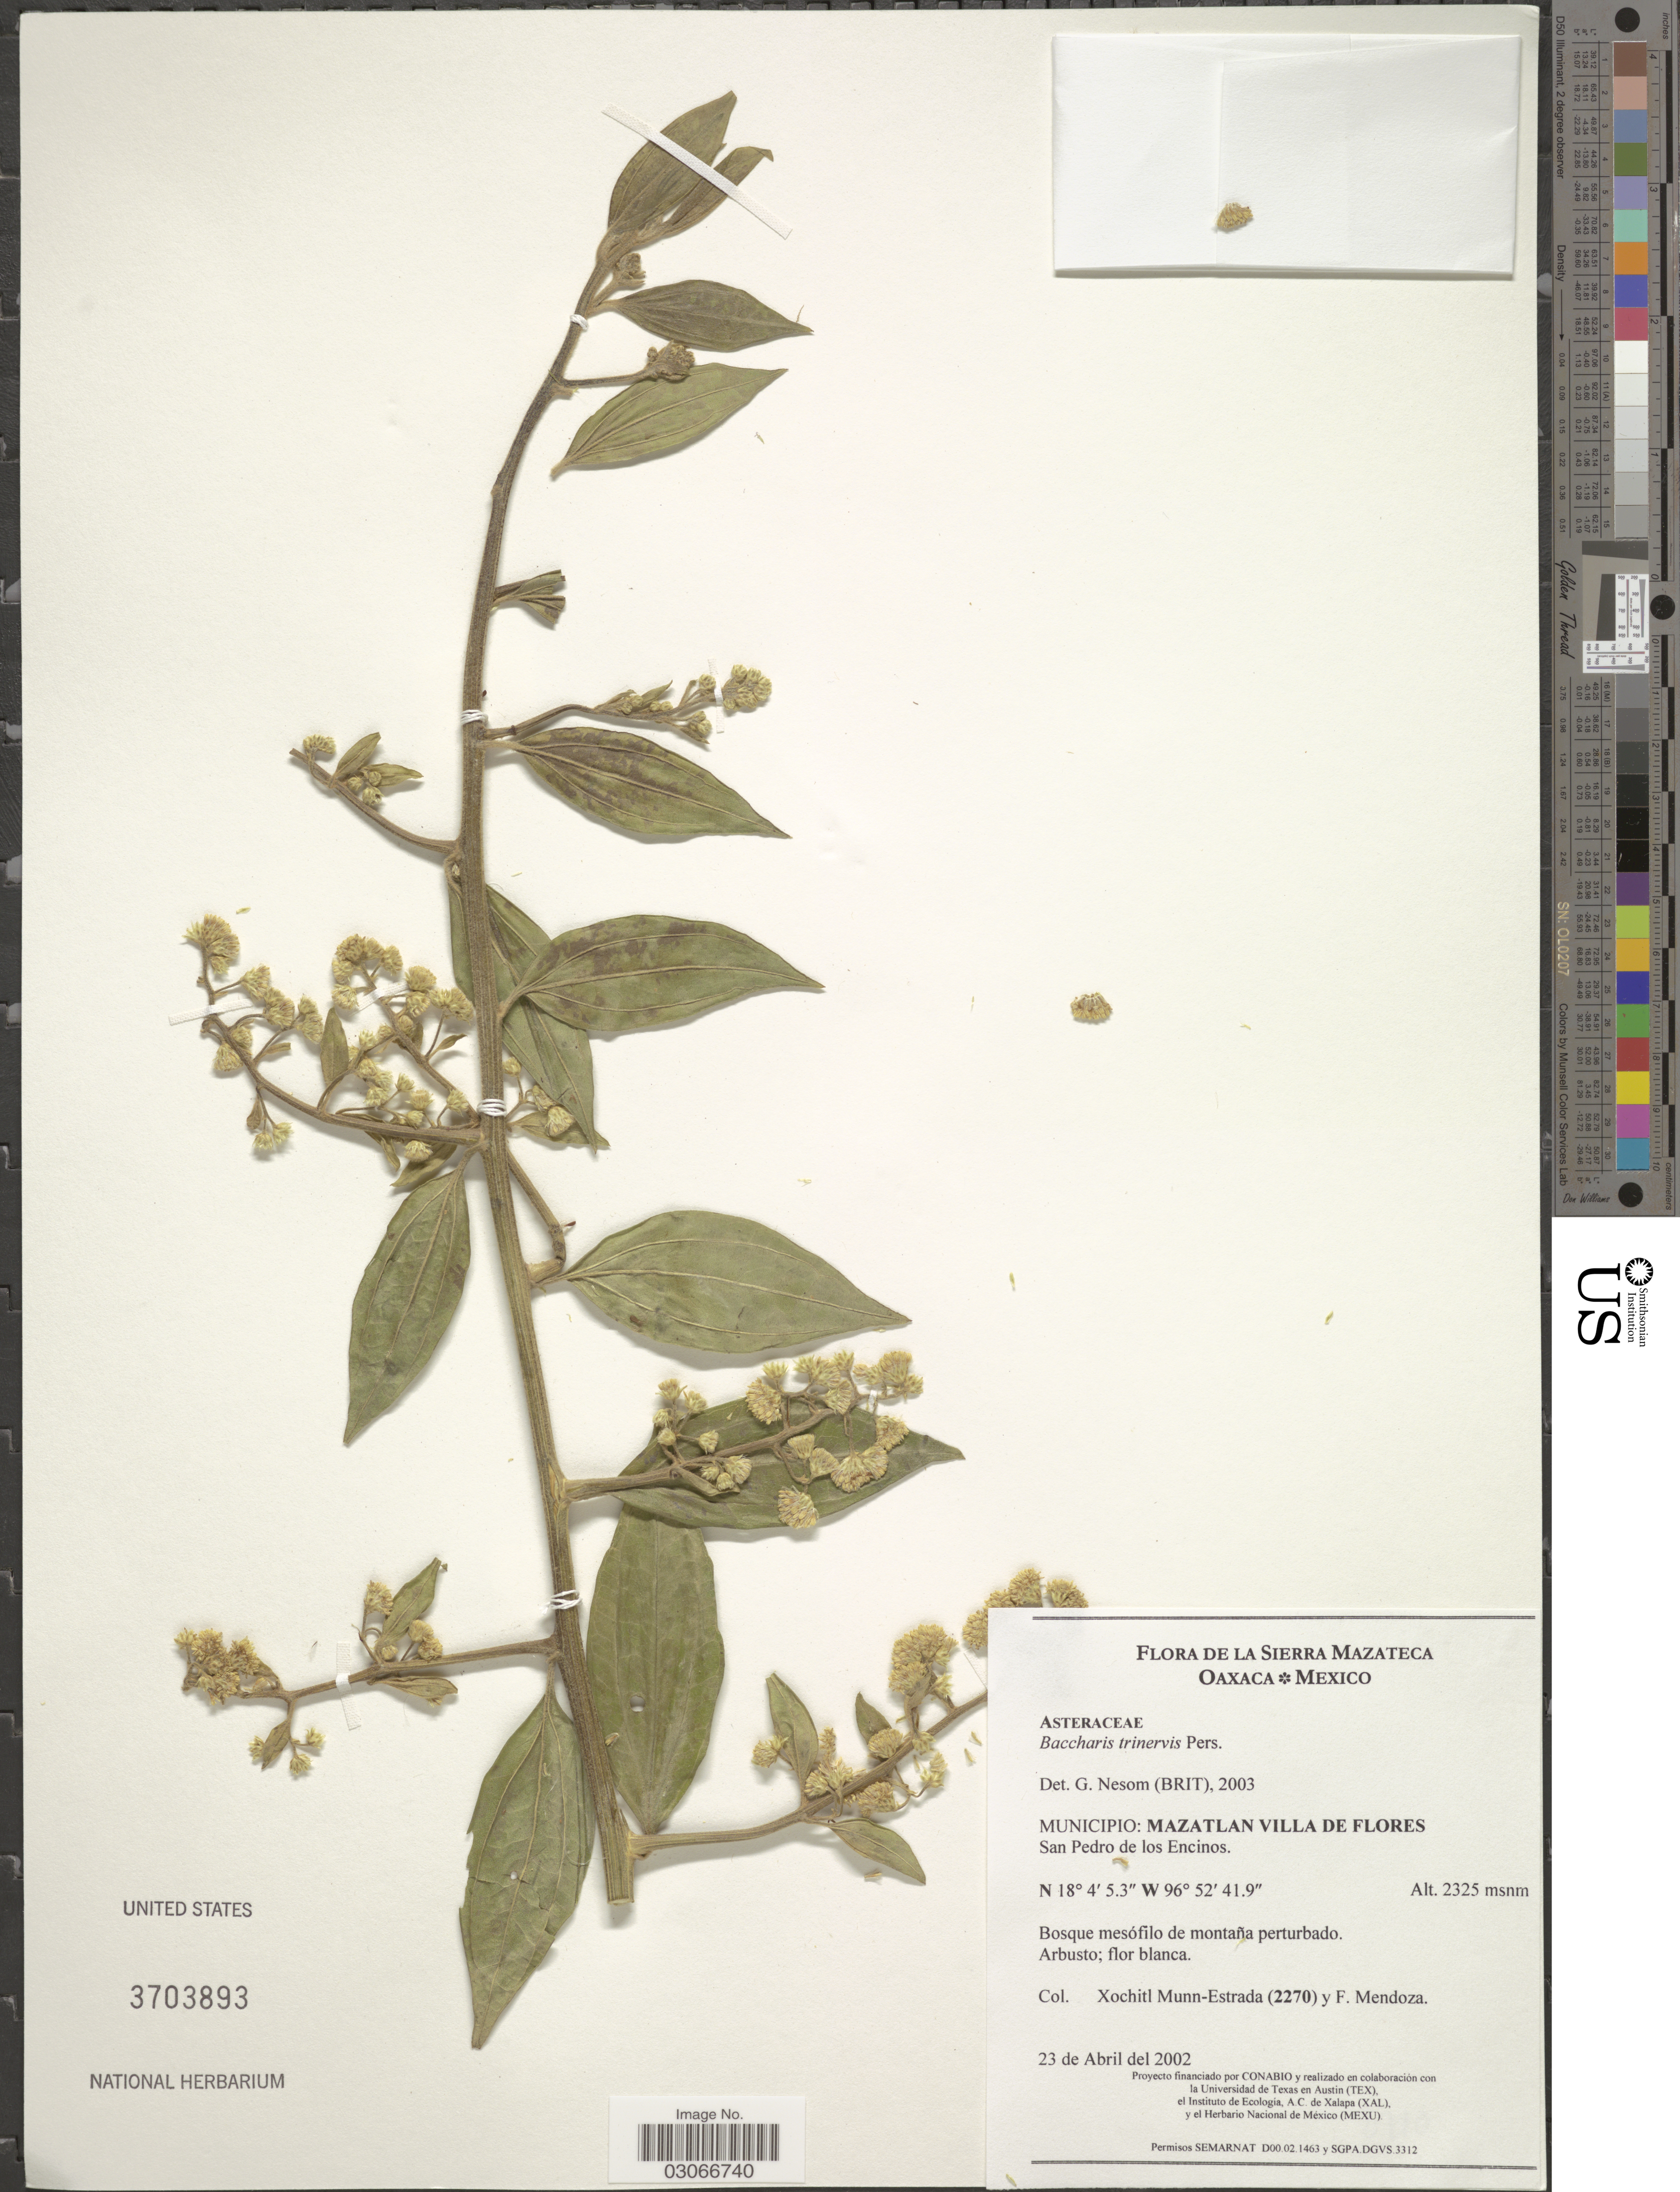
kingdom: Plantae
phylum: Tracheophyta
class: Magnoliopsida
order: Asterales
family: Asteraceae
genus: Baccharis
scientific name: Baccharis trinervis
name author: (Lam.) Pers.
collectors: X. Munn-Estrada & F. Mendoza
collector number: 2270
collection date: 2002-04-23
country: Mexico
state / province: Oaxaca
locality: La Sierra Mazateca. Municipio: Mazatlan Viall de Flores. San Pedro de los Encinos.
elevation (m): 2325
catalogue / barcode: US 3703893